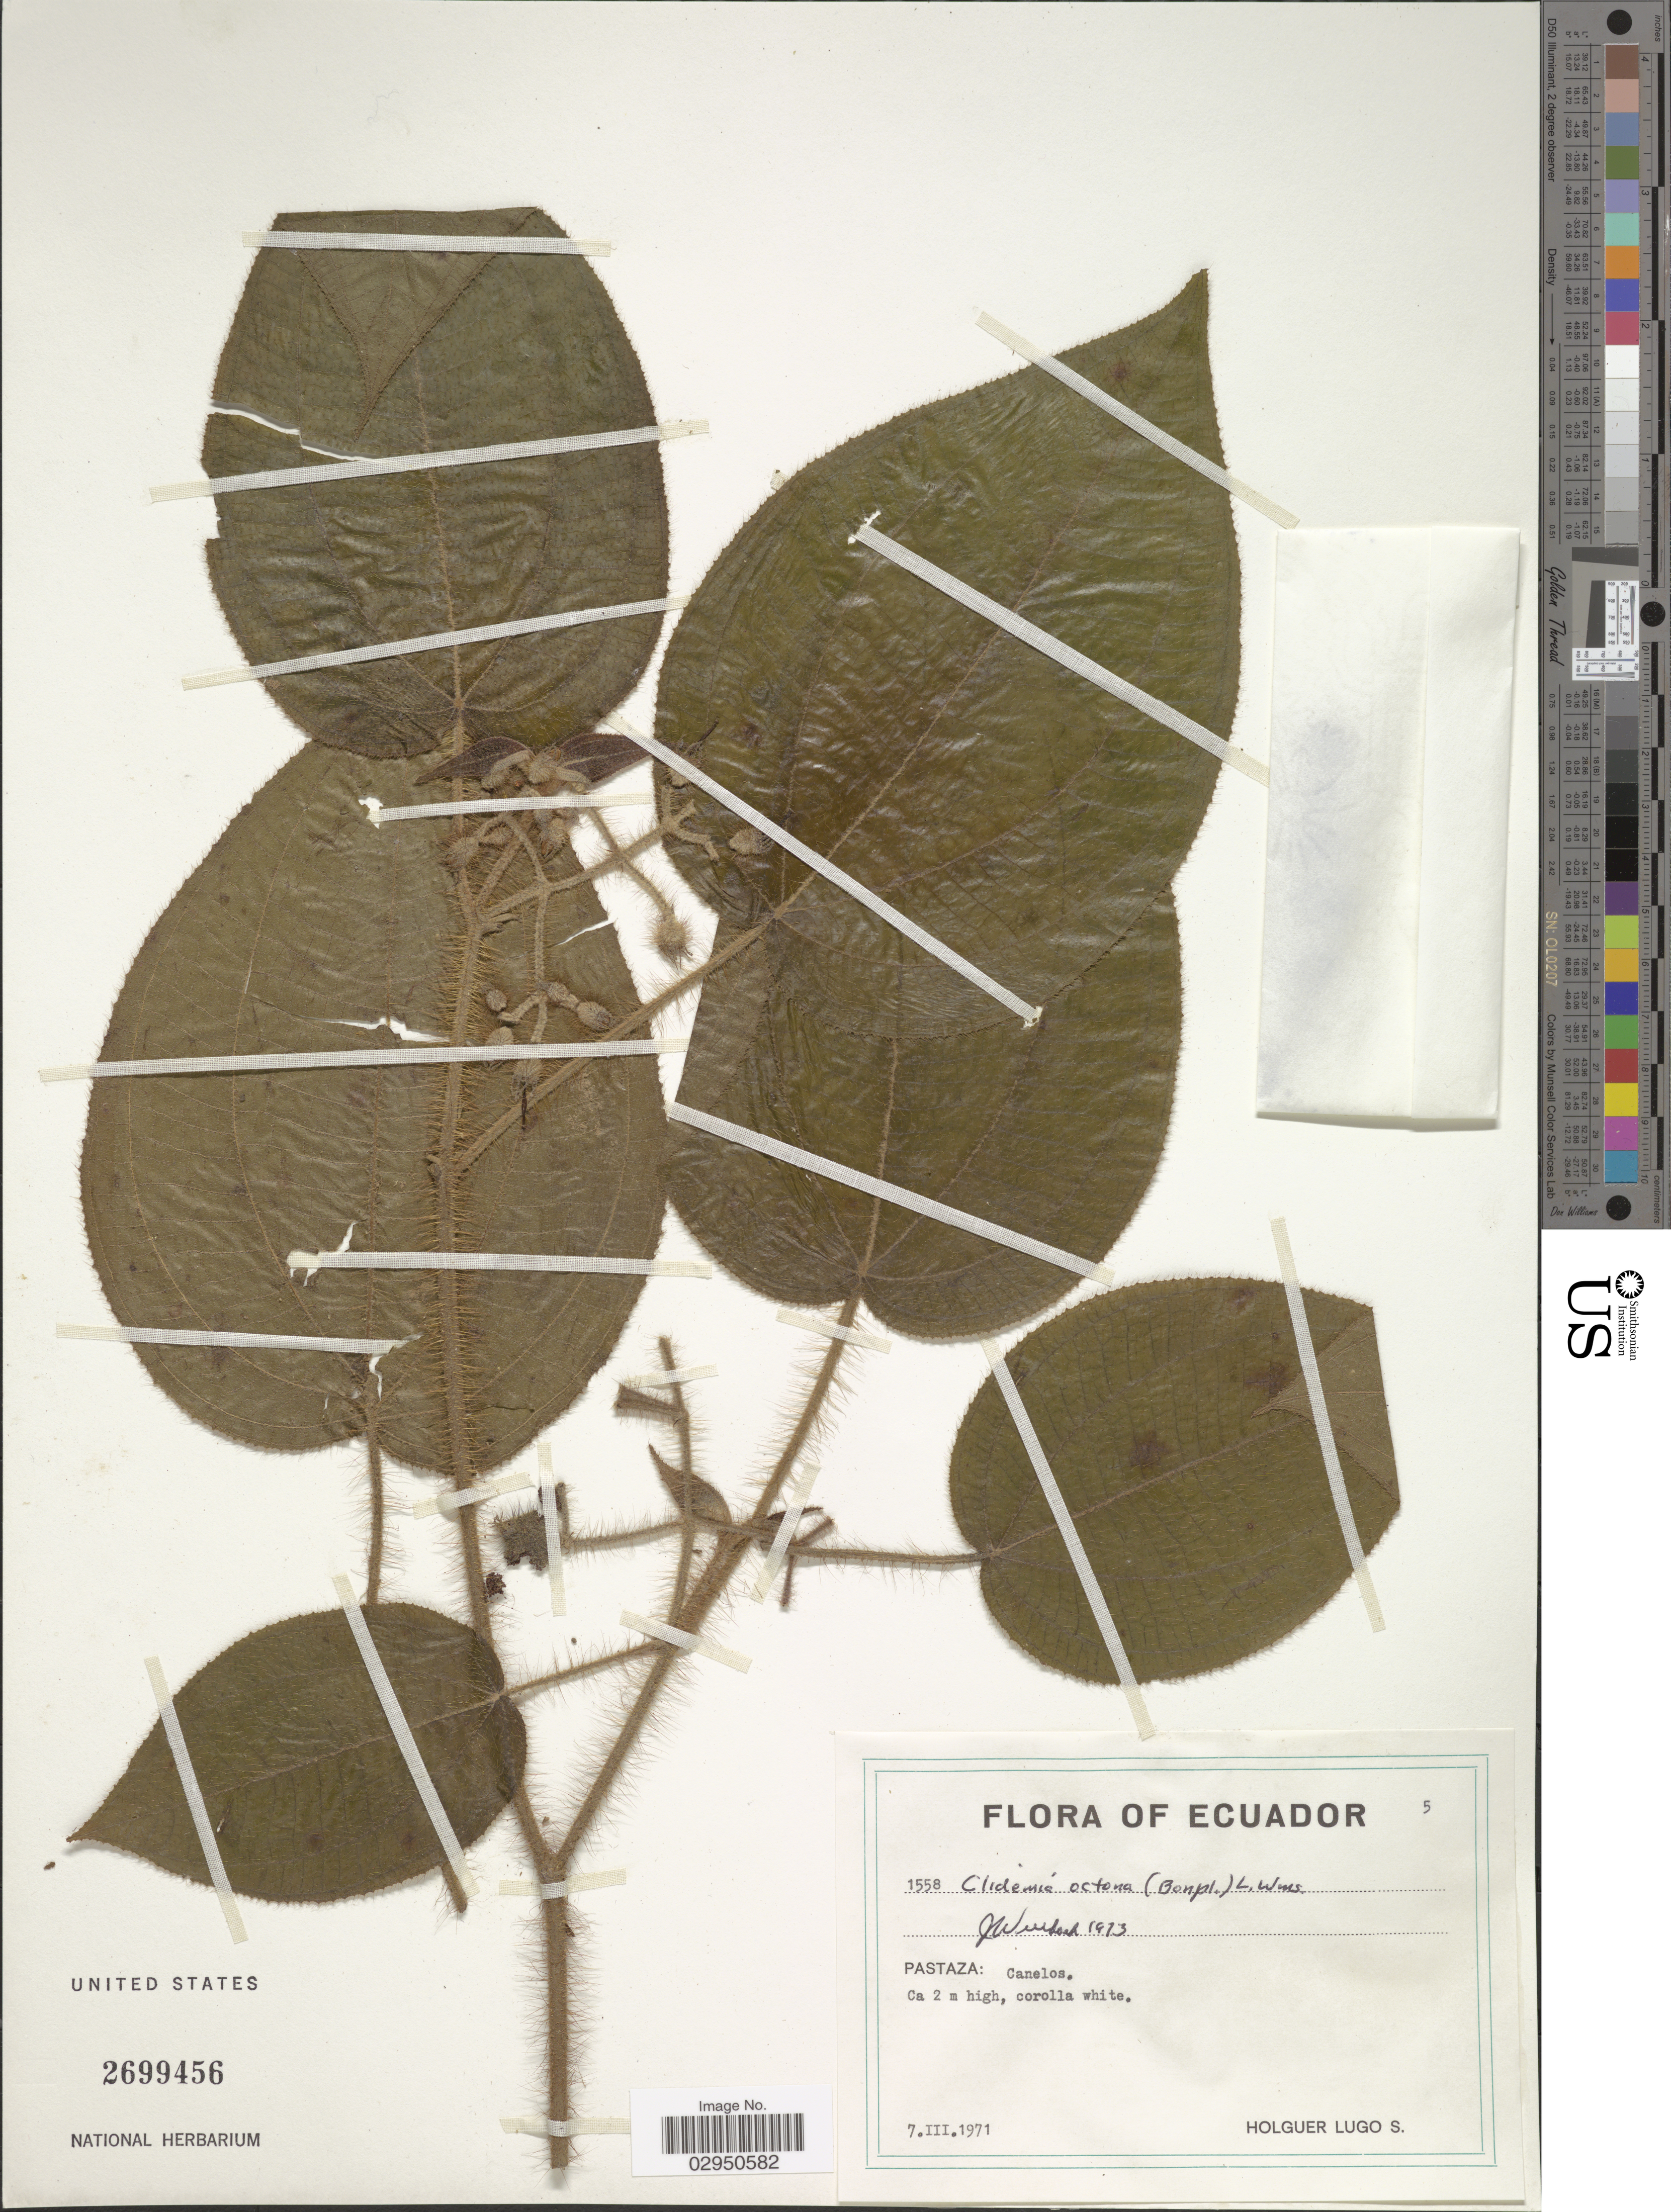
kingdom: Plantae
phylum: Tracheophyta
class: Magnoliopsida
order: Myrtales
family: Melastomataceae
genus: Clidemia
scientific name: Clidemia octona subsp. octona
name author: (Bonpl.) L.O. Williams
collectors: H. Lugo S.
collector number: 1558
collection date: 1971-03-07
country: Ecuador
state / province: Pastaza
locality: Canelos.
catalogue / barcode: US 2699456